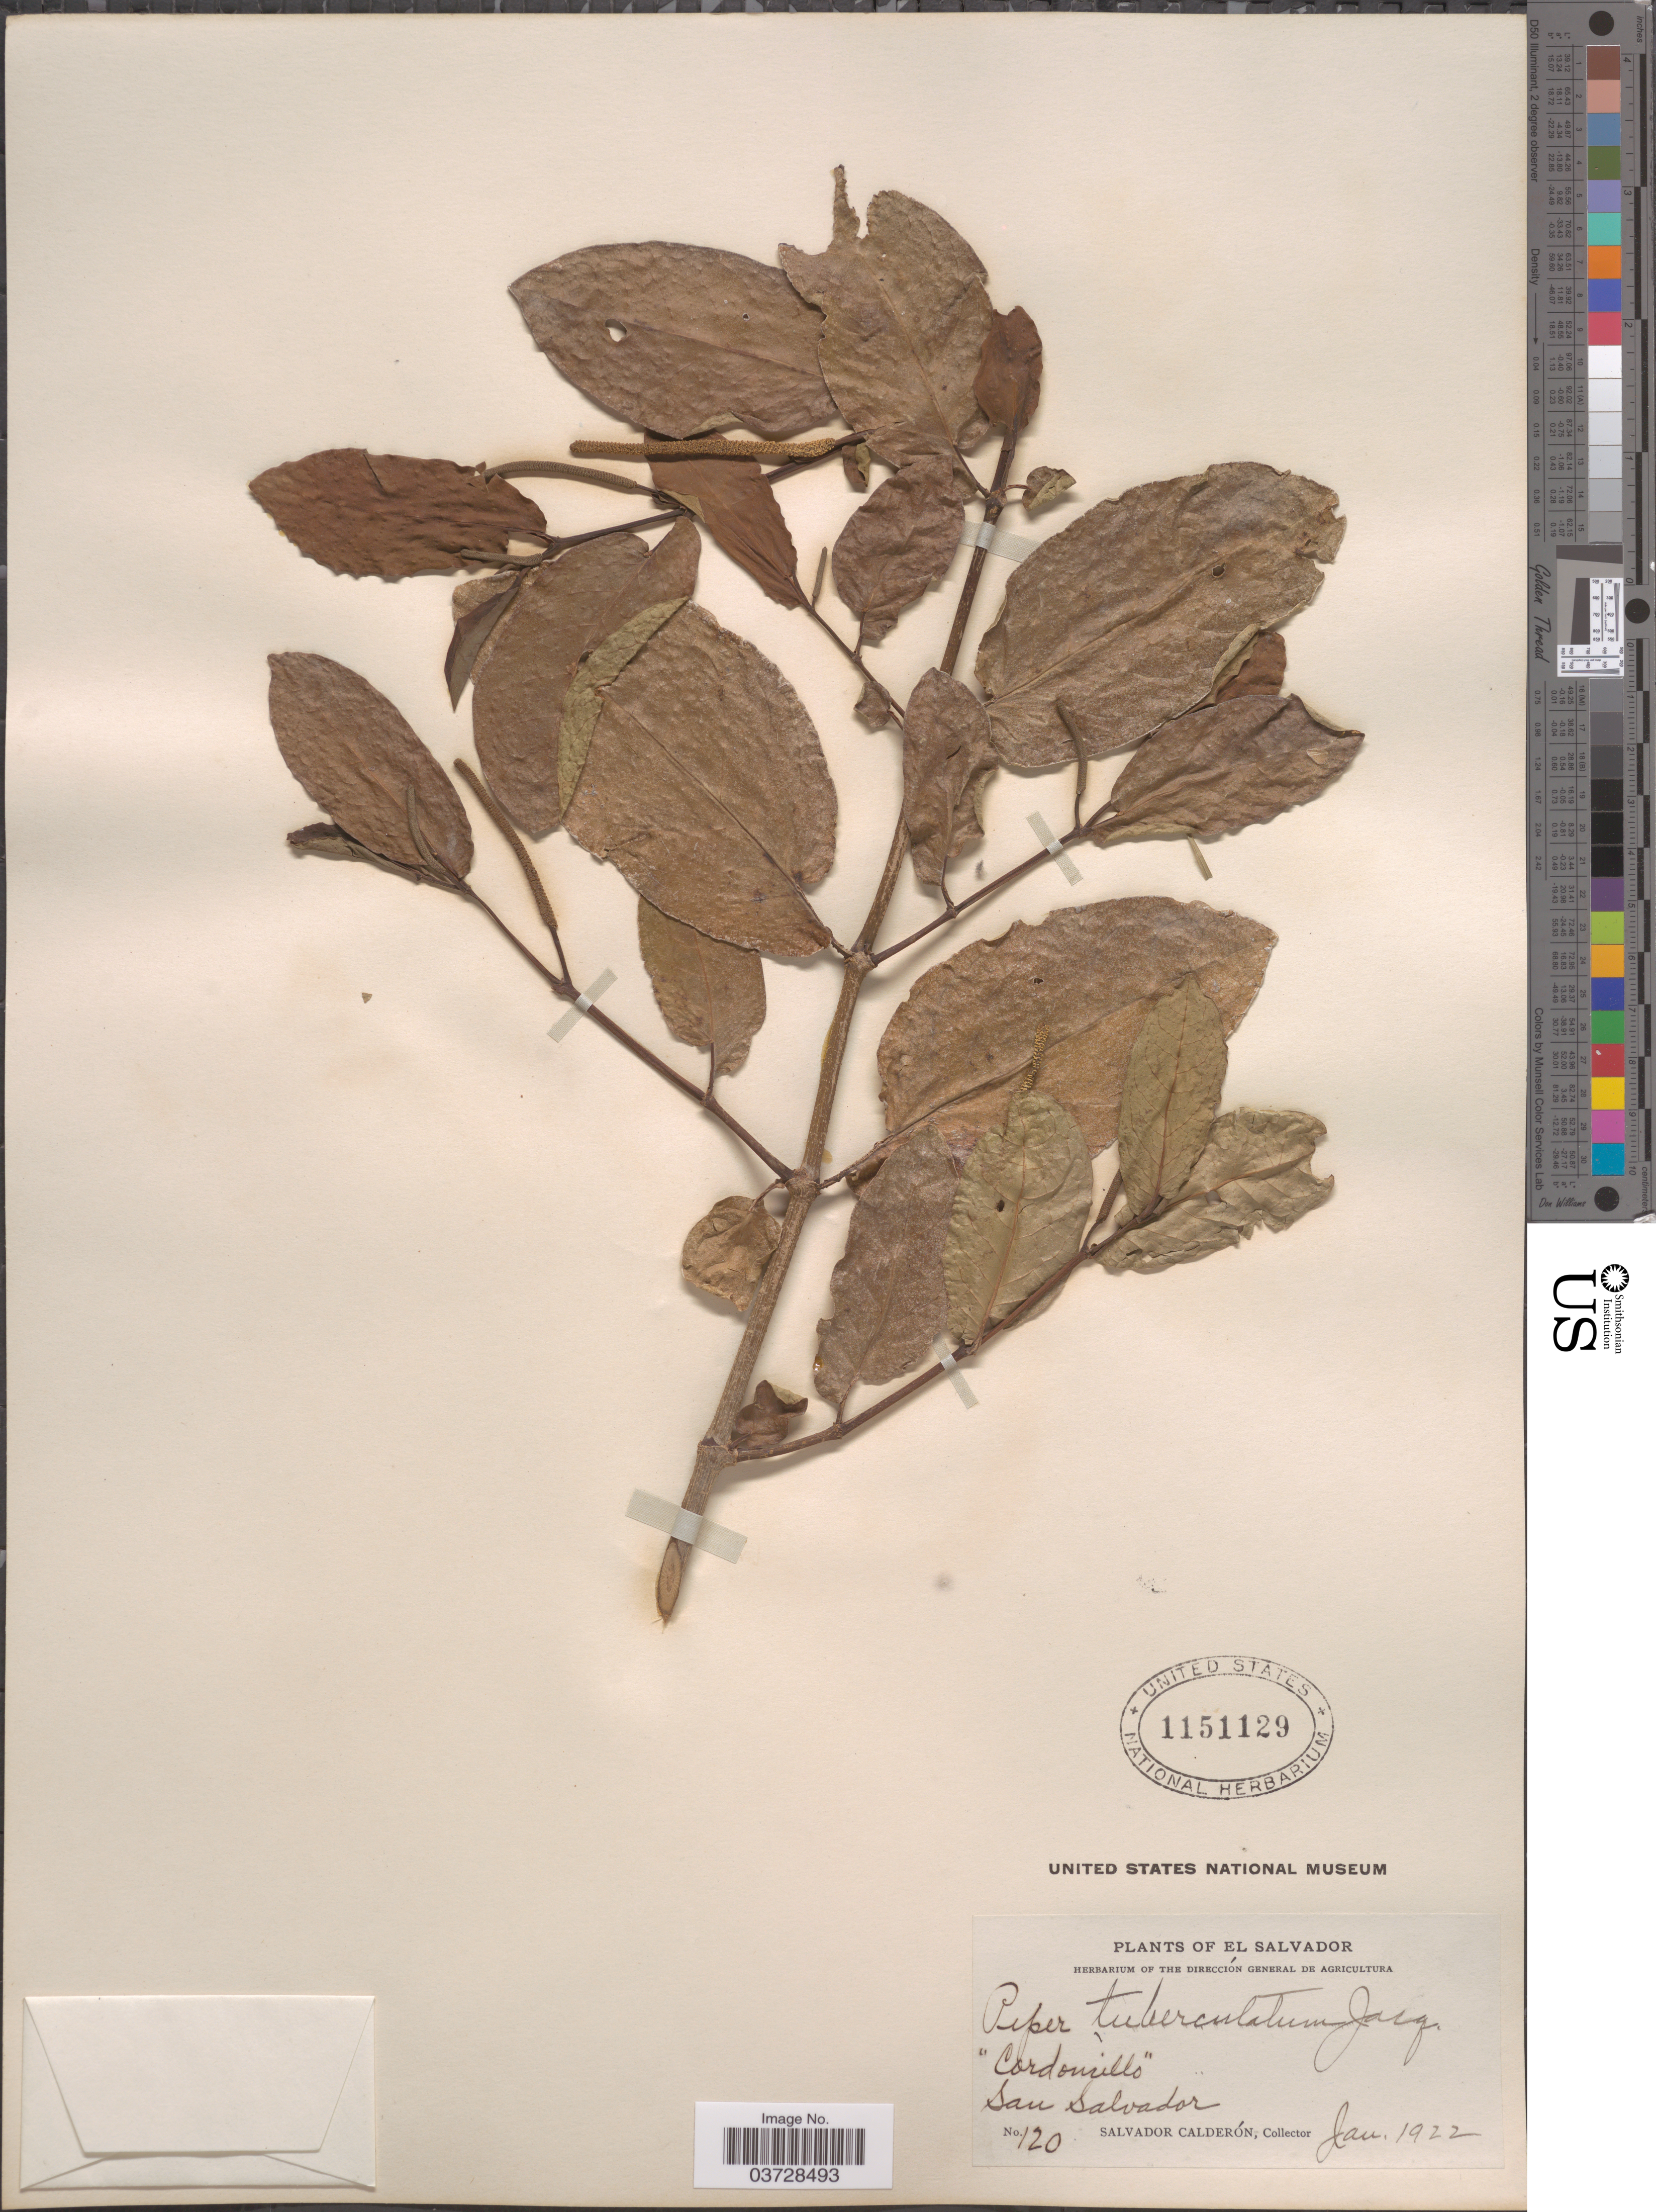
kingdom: Plantae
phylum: Tracheophyta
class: Magnoliopsida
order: Piperales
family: Piperaceae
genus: Piper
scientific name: Piper tuberculatum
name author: Jacq.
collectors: S. Calderón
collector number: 120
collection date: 1922-01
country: El Salvador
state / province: San Salvador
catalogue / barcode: US 1151129